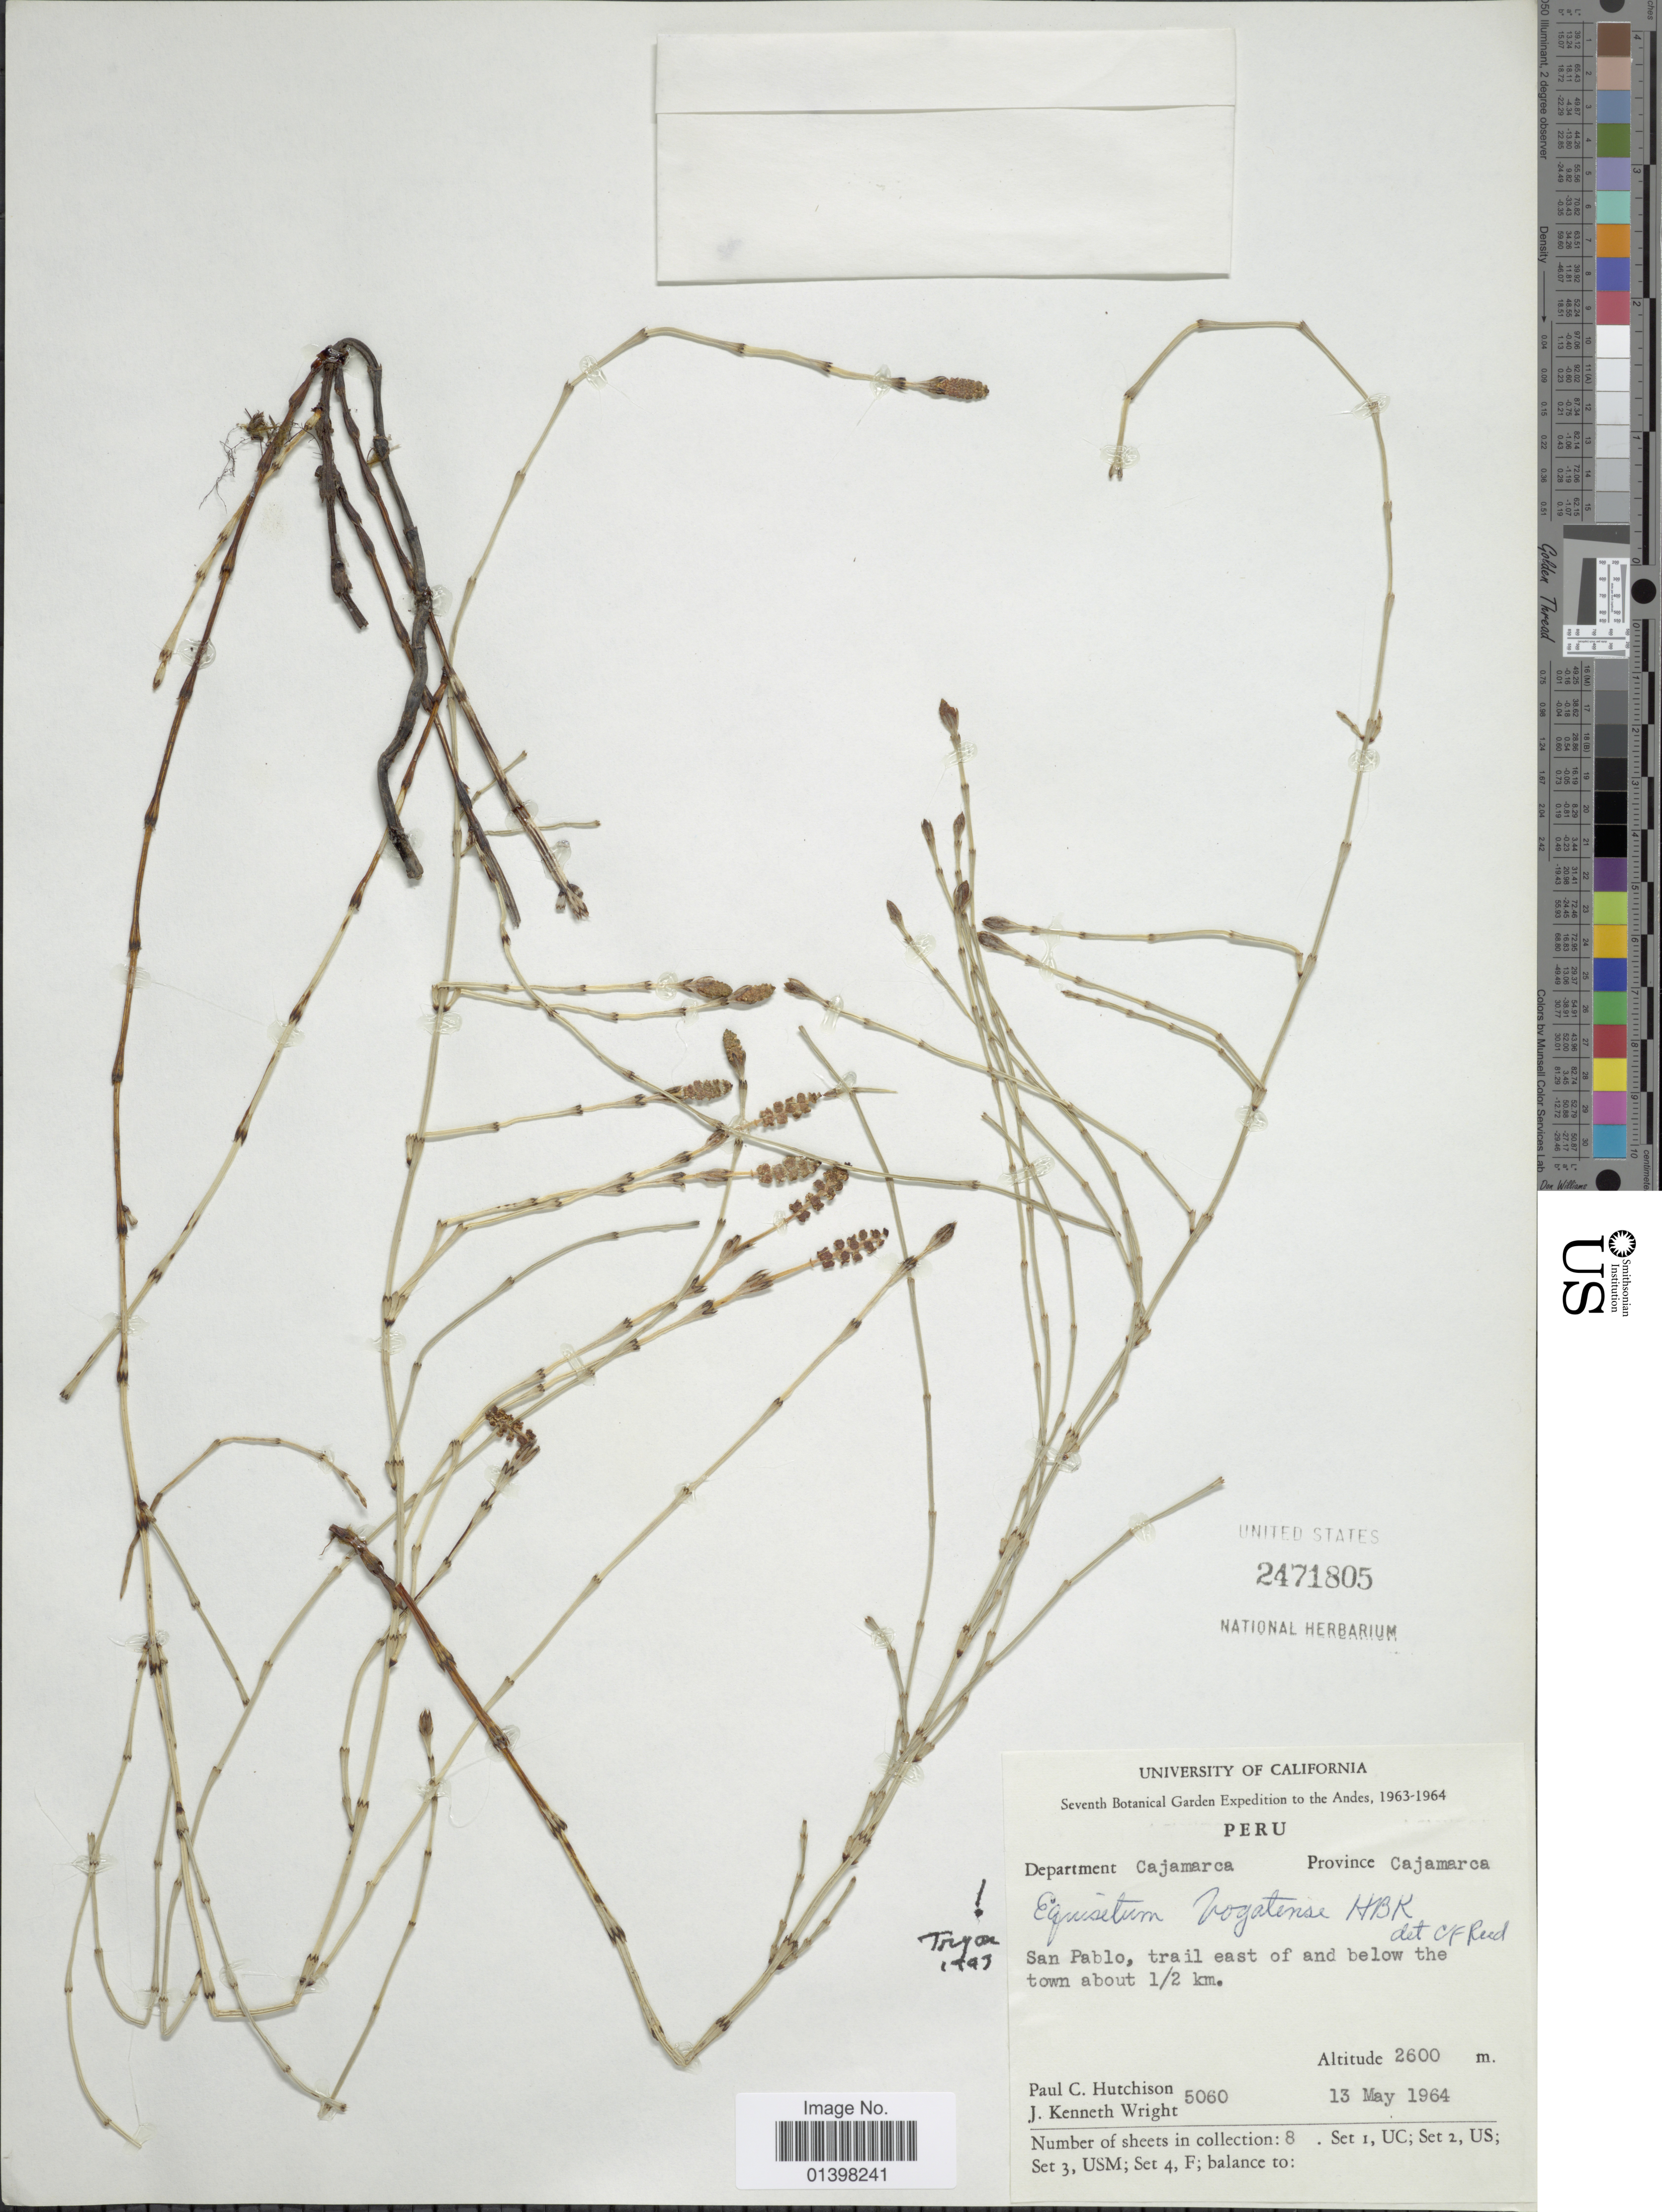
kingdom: Plantae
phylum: Tracheophyta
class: Polypodiopsida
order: Equisetales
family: Equisetaceae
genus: Equisetum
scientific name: Equisetum bogotense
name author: Kunth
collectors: P. C. Hutchison & J. K. Wright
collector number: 5060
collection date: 1964-05-13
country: Peru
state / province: Cajamarca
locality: Department Cajamarca,San Pablo, trail east of and below the town about ½ km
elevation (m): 2600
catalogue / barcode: US 2471805